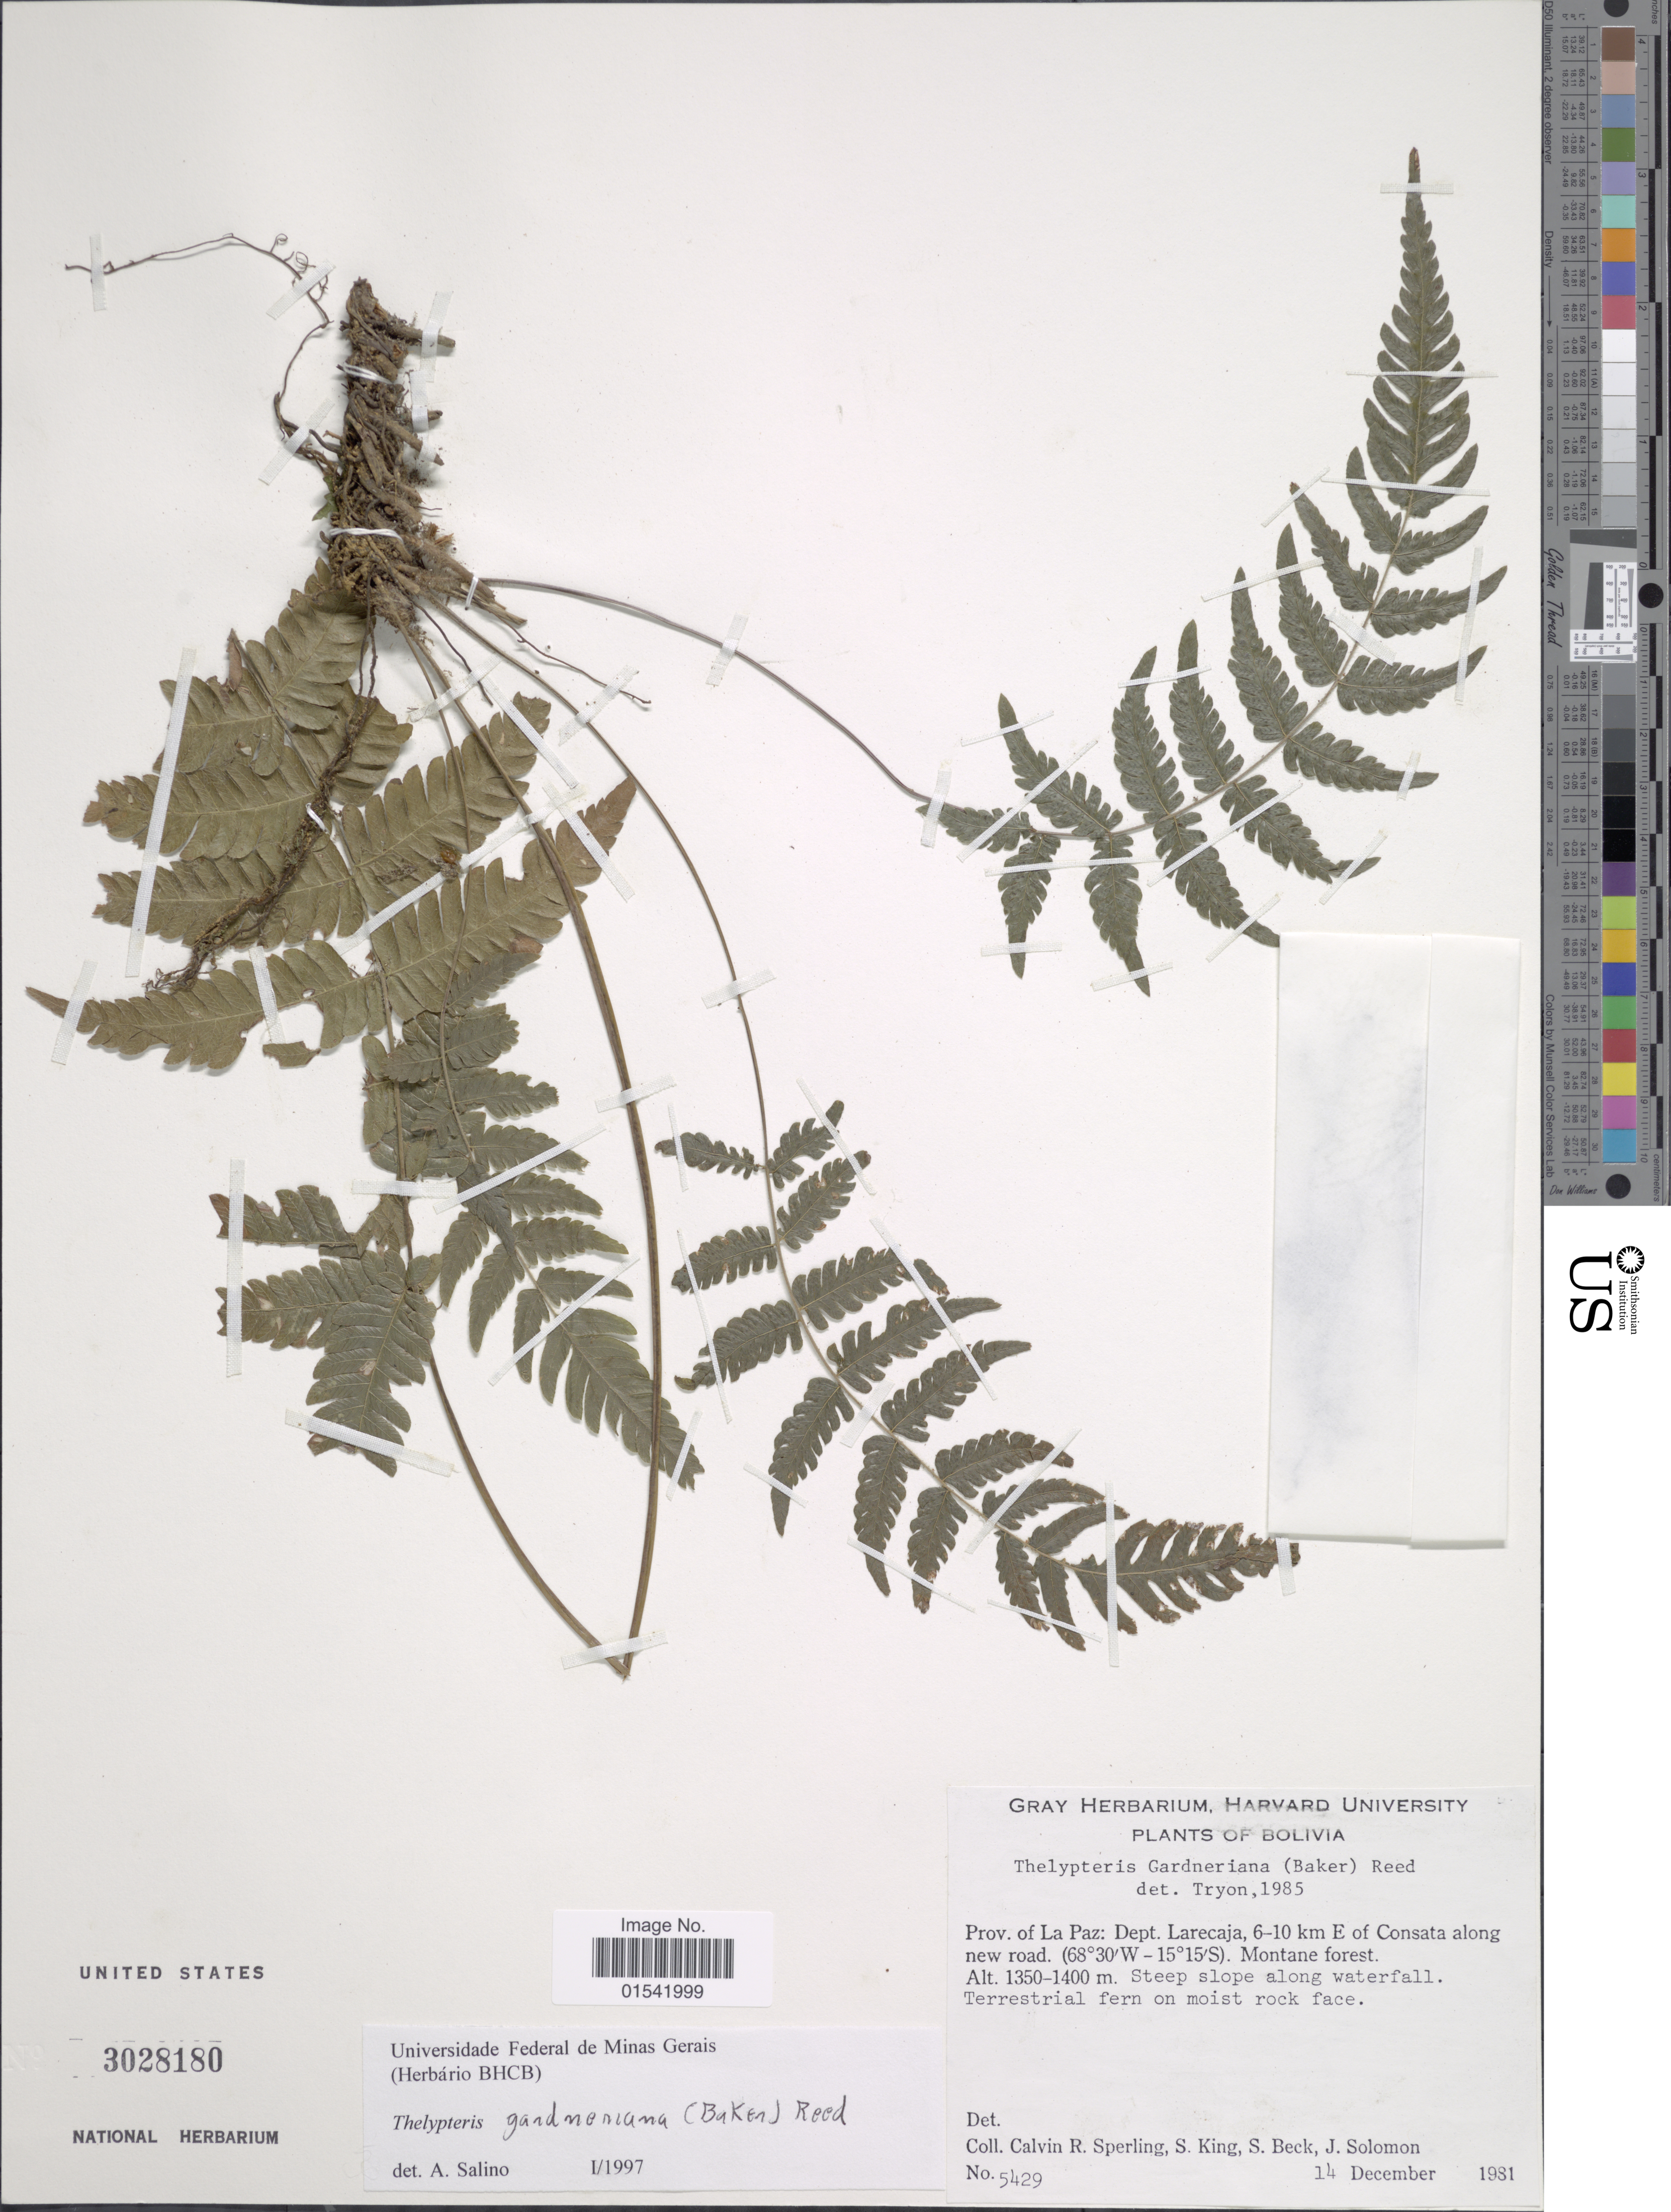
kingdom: Plantae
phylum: Tracheophyta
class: Polypodiopsida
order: Polypodiales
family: Thelypteridaceae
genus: Steiropteris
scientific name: Steiropteris gardneriana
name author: (Baker) Pic. Serm.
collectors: C. R. Sperling, S. King, S. G. Beck & J. Solomon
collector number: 5429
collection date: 1981-12-14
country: Bolivia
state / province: La Paz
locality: Dept. Larecaja, 6-10 km E of Consata along new road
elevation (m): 1350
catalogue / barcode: US 3028180